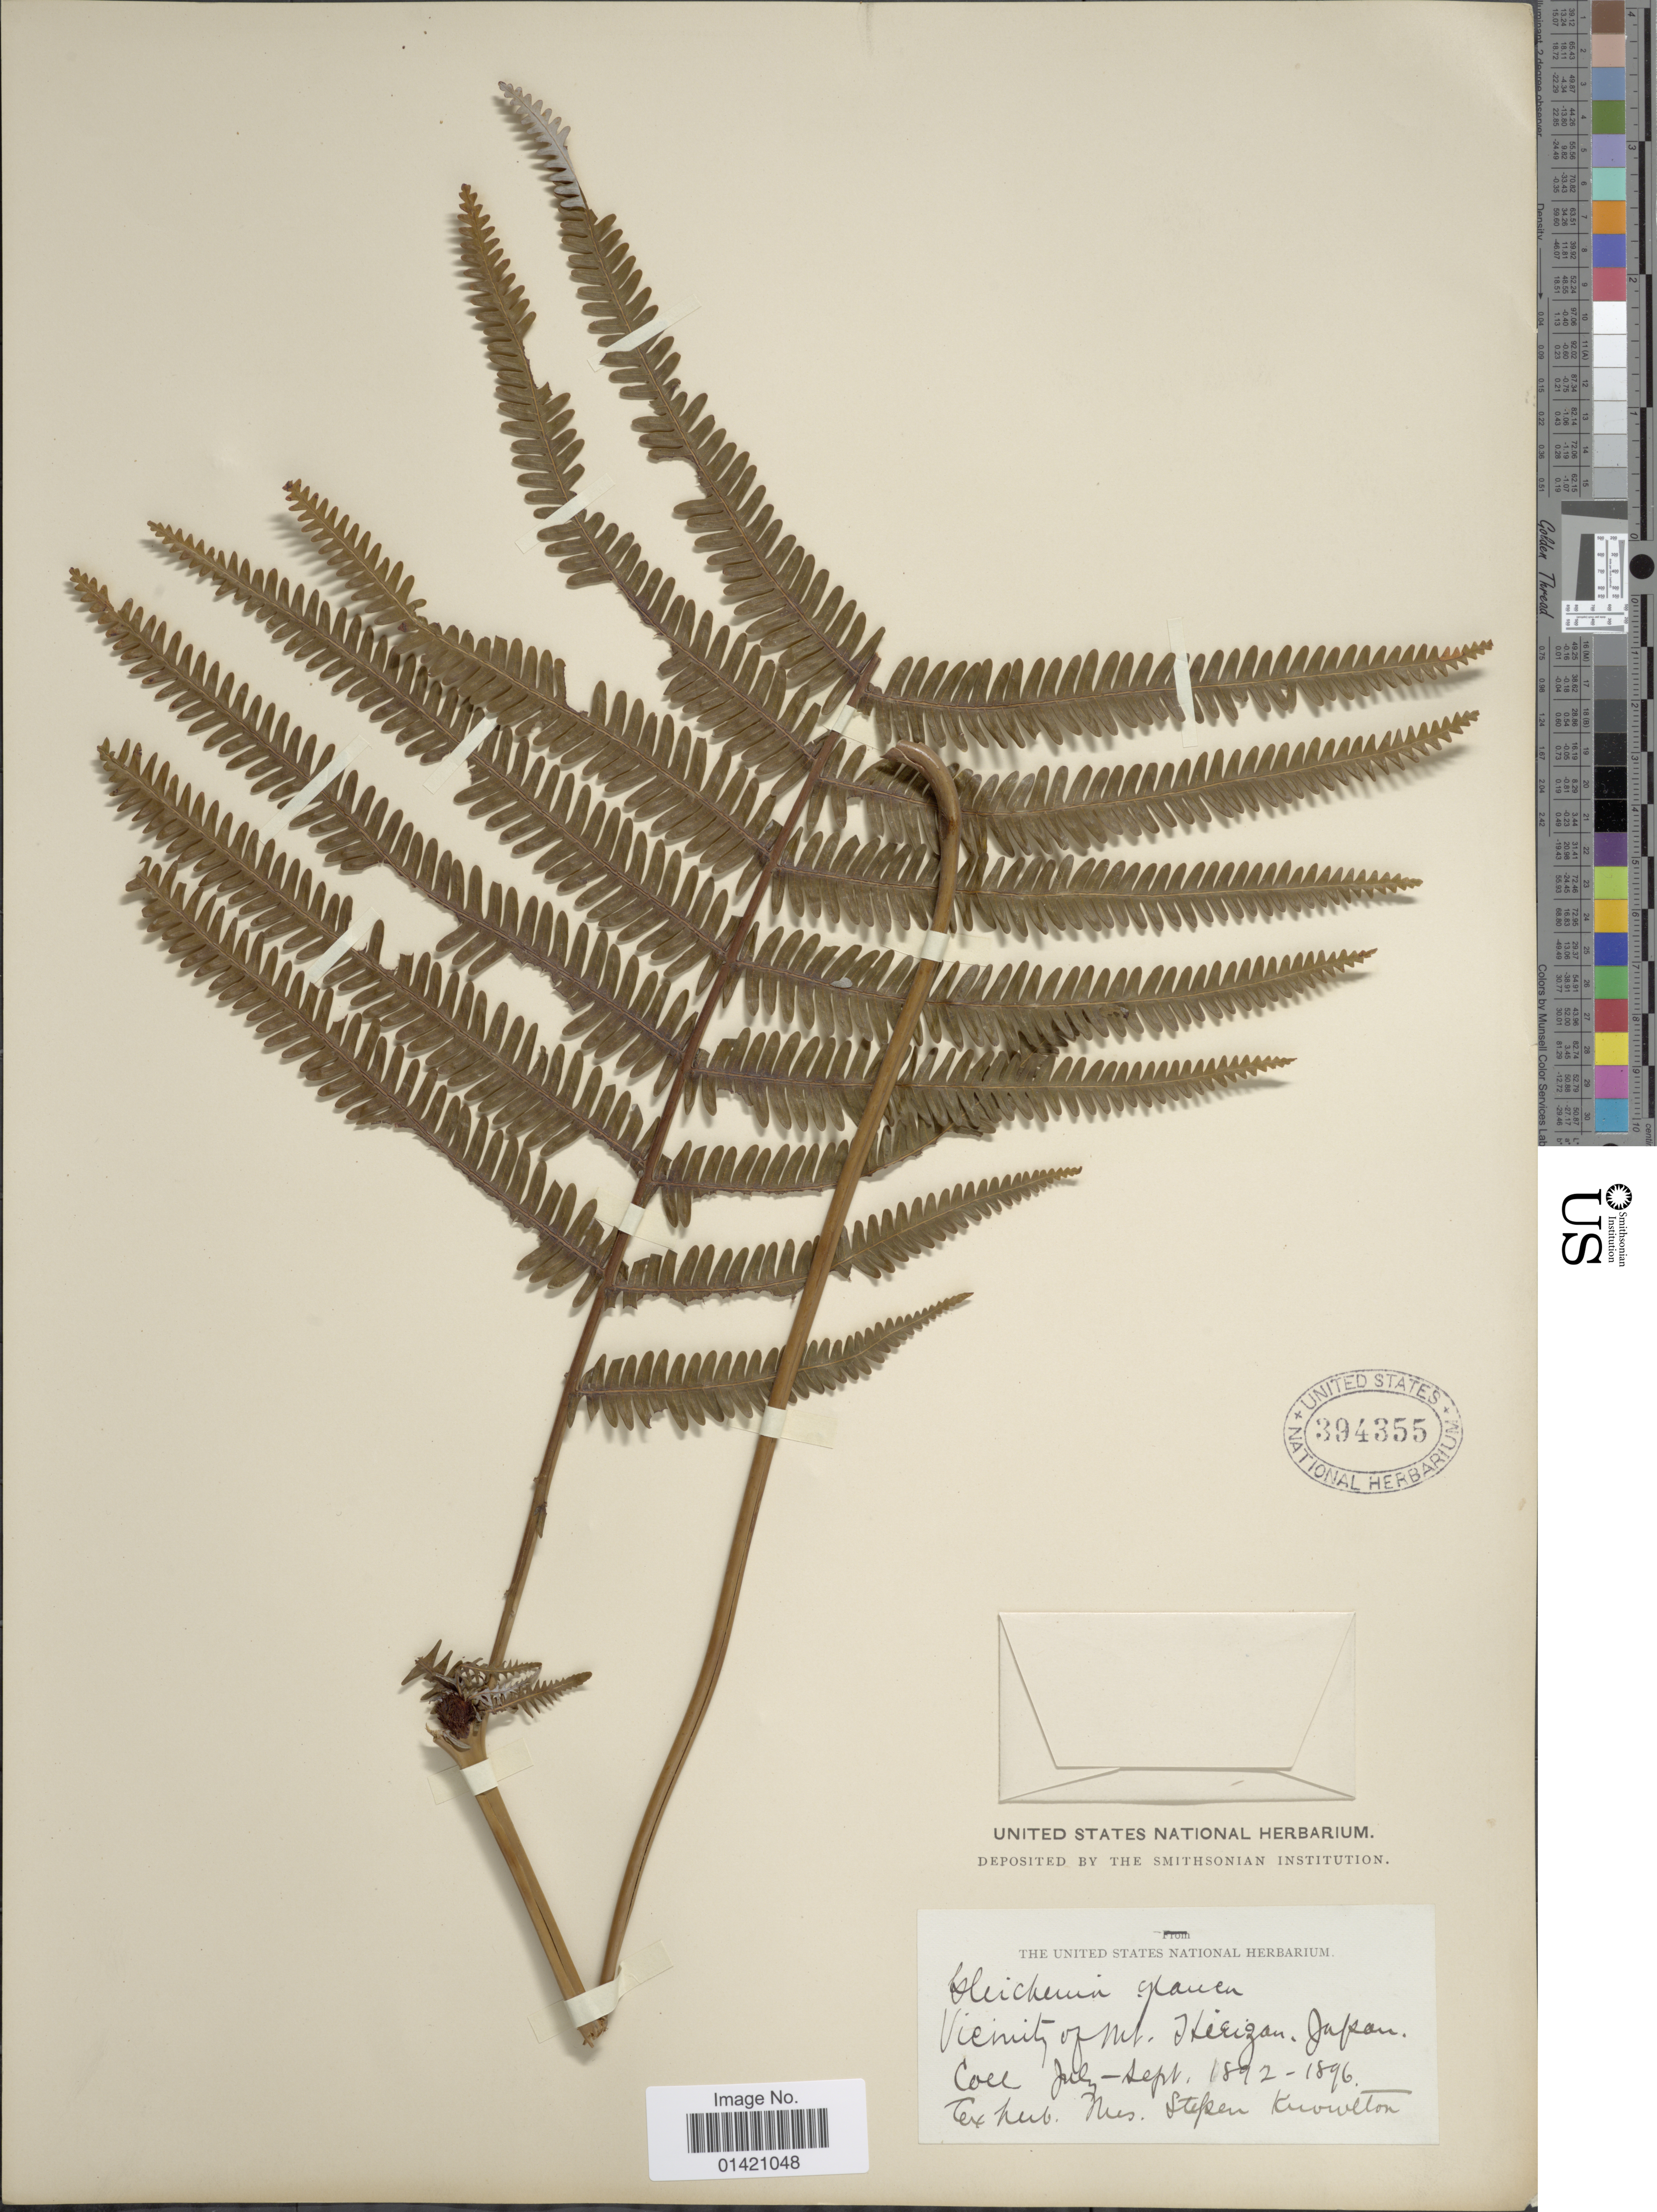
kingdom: Plantae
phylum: Tracheophyta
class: Polypodiopsida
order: Gleicheniales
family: Gleicheniaceae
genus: Diplopterygium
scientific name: Diplopterygium glaucum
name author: (Thunb. ex Houtt.) Nakai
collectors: ex Herb. Mrs. Stephen Knowlton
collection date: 1892-07/1898-09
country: Japan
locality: Vicinity of Mt. Hieizan.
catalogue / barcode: US 394355